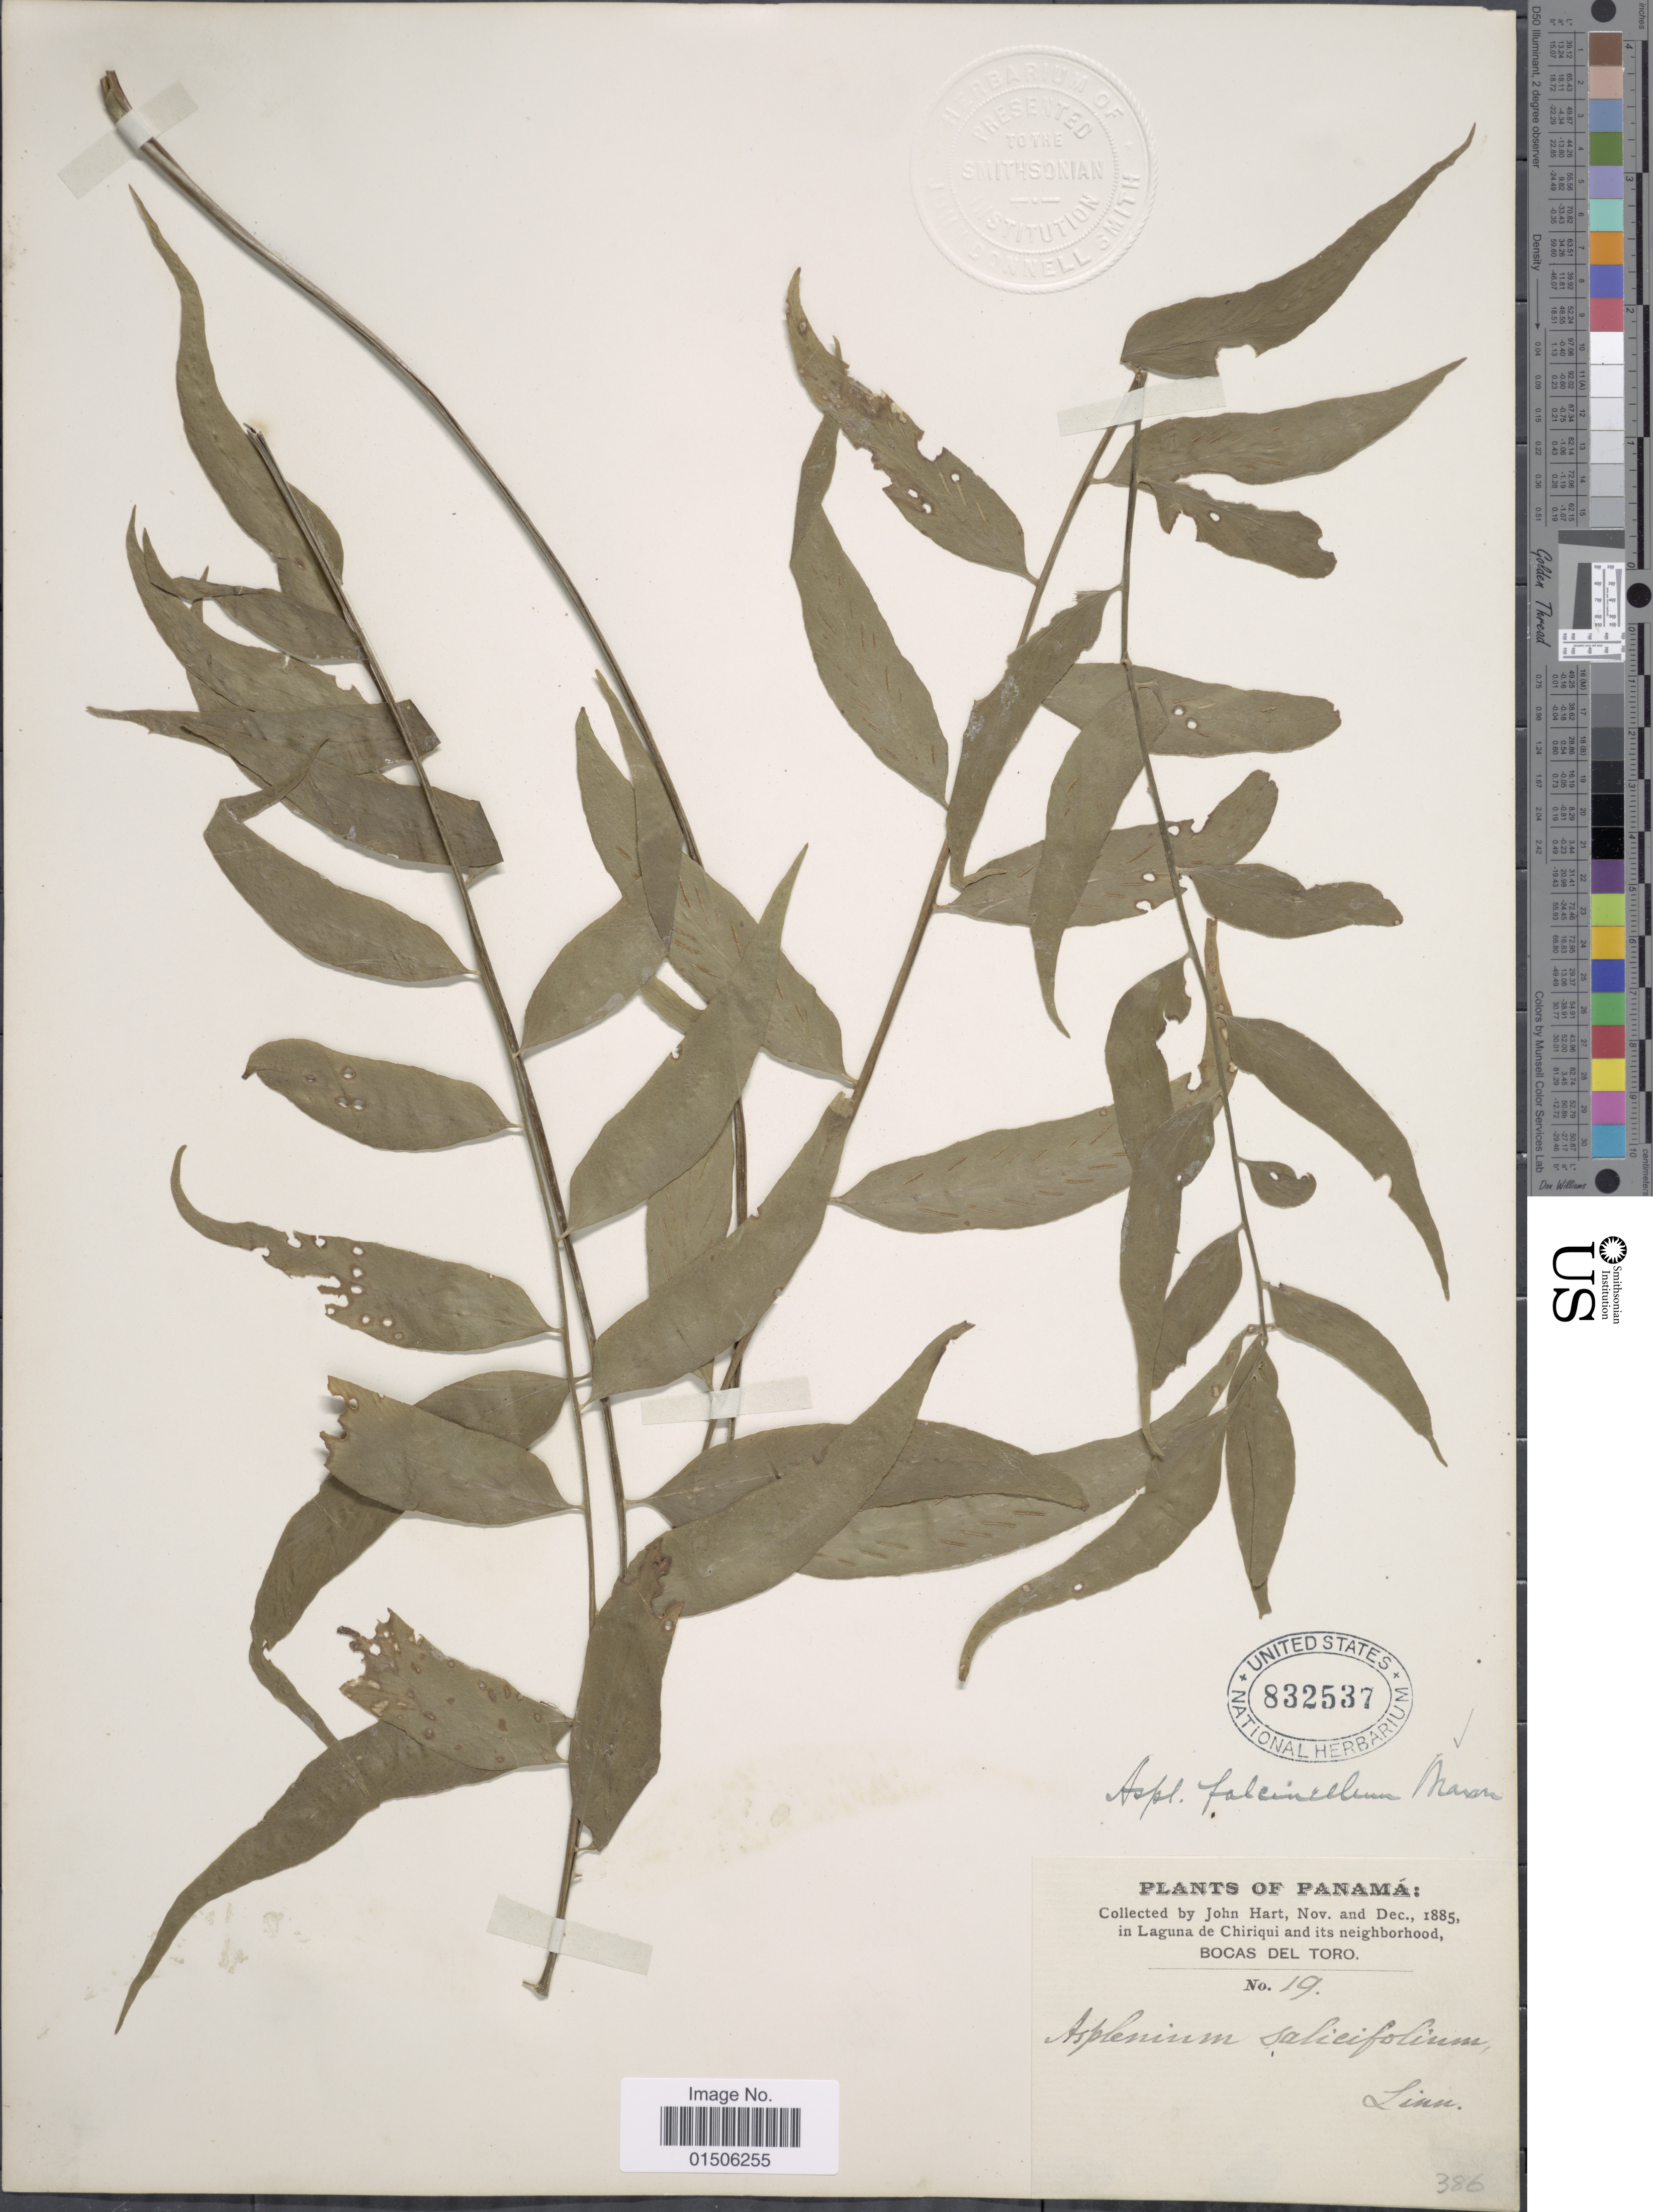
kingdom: Plantae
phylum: Tracheophyta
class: Polypodiopsida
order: Polypodiales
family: Aspleniaceae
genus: Asplenium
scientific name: Asplenium falcinellum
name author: Maxon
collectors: J. H. Hart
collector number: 19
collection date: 1885-11/1885-12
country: Panama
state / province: Bocas del Toro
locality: In Laguna de Chiriqui and its neighborhood, Bocas del Torro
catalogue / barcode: US 832537